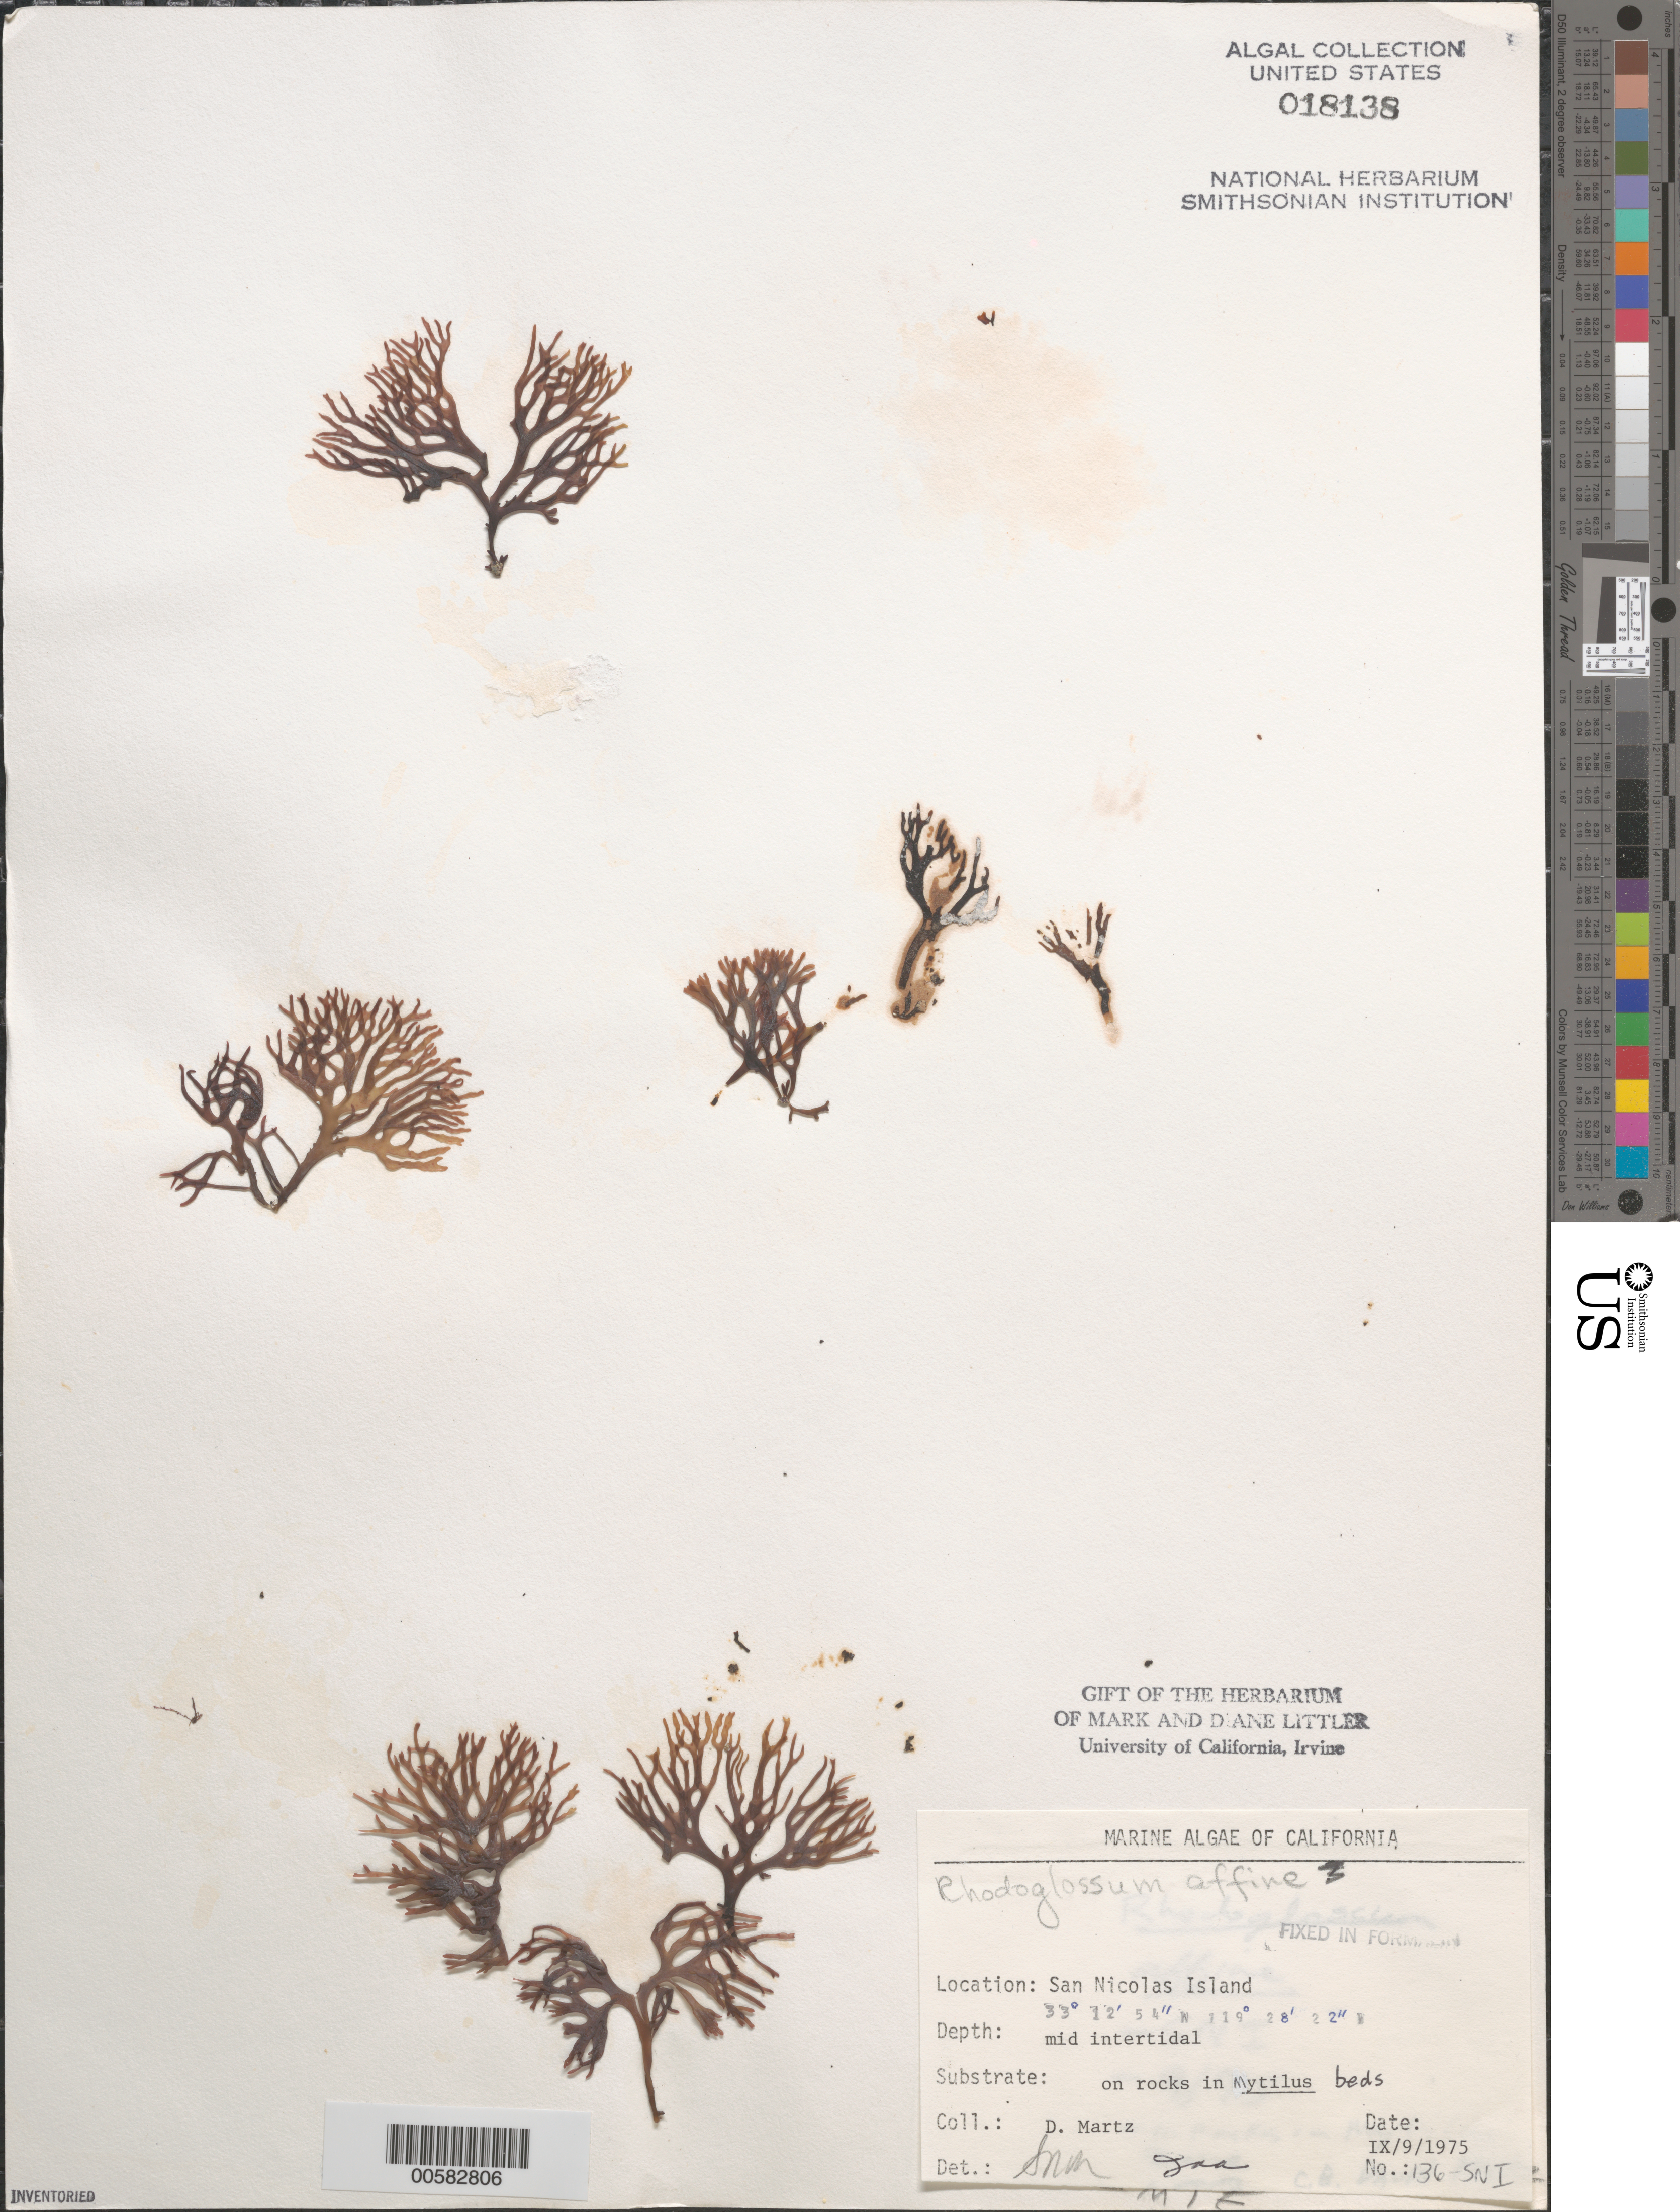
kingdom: Plantae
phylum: Rhodophyta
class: Florideophyceae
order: Gigartinales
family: Gigartinaceae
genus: Mazzaella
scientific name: Mazzaella affinis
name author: (Harvey) Fredericq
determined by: Algae name updating Project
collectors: D. Martz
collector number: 136-sni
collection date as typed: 09 Sep 1975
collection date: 1975-09-09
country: United States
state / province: California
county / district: Ventura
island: San Nicolas Island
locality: Dutch Harbor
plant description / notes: BLM-SOCALBIGHT Rocky Intertidal Survey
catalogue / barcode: US 18138